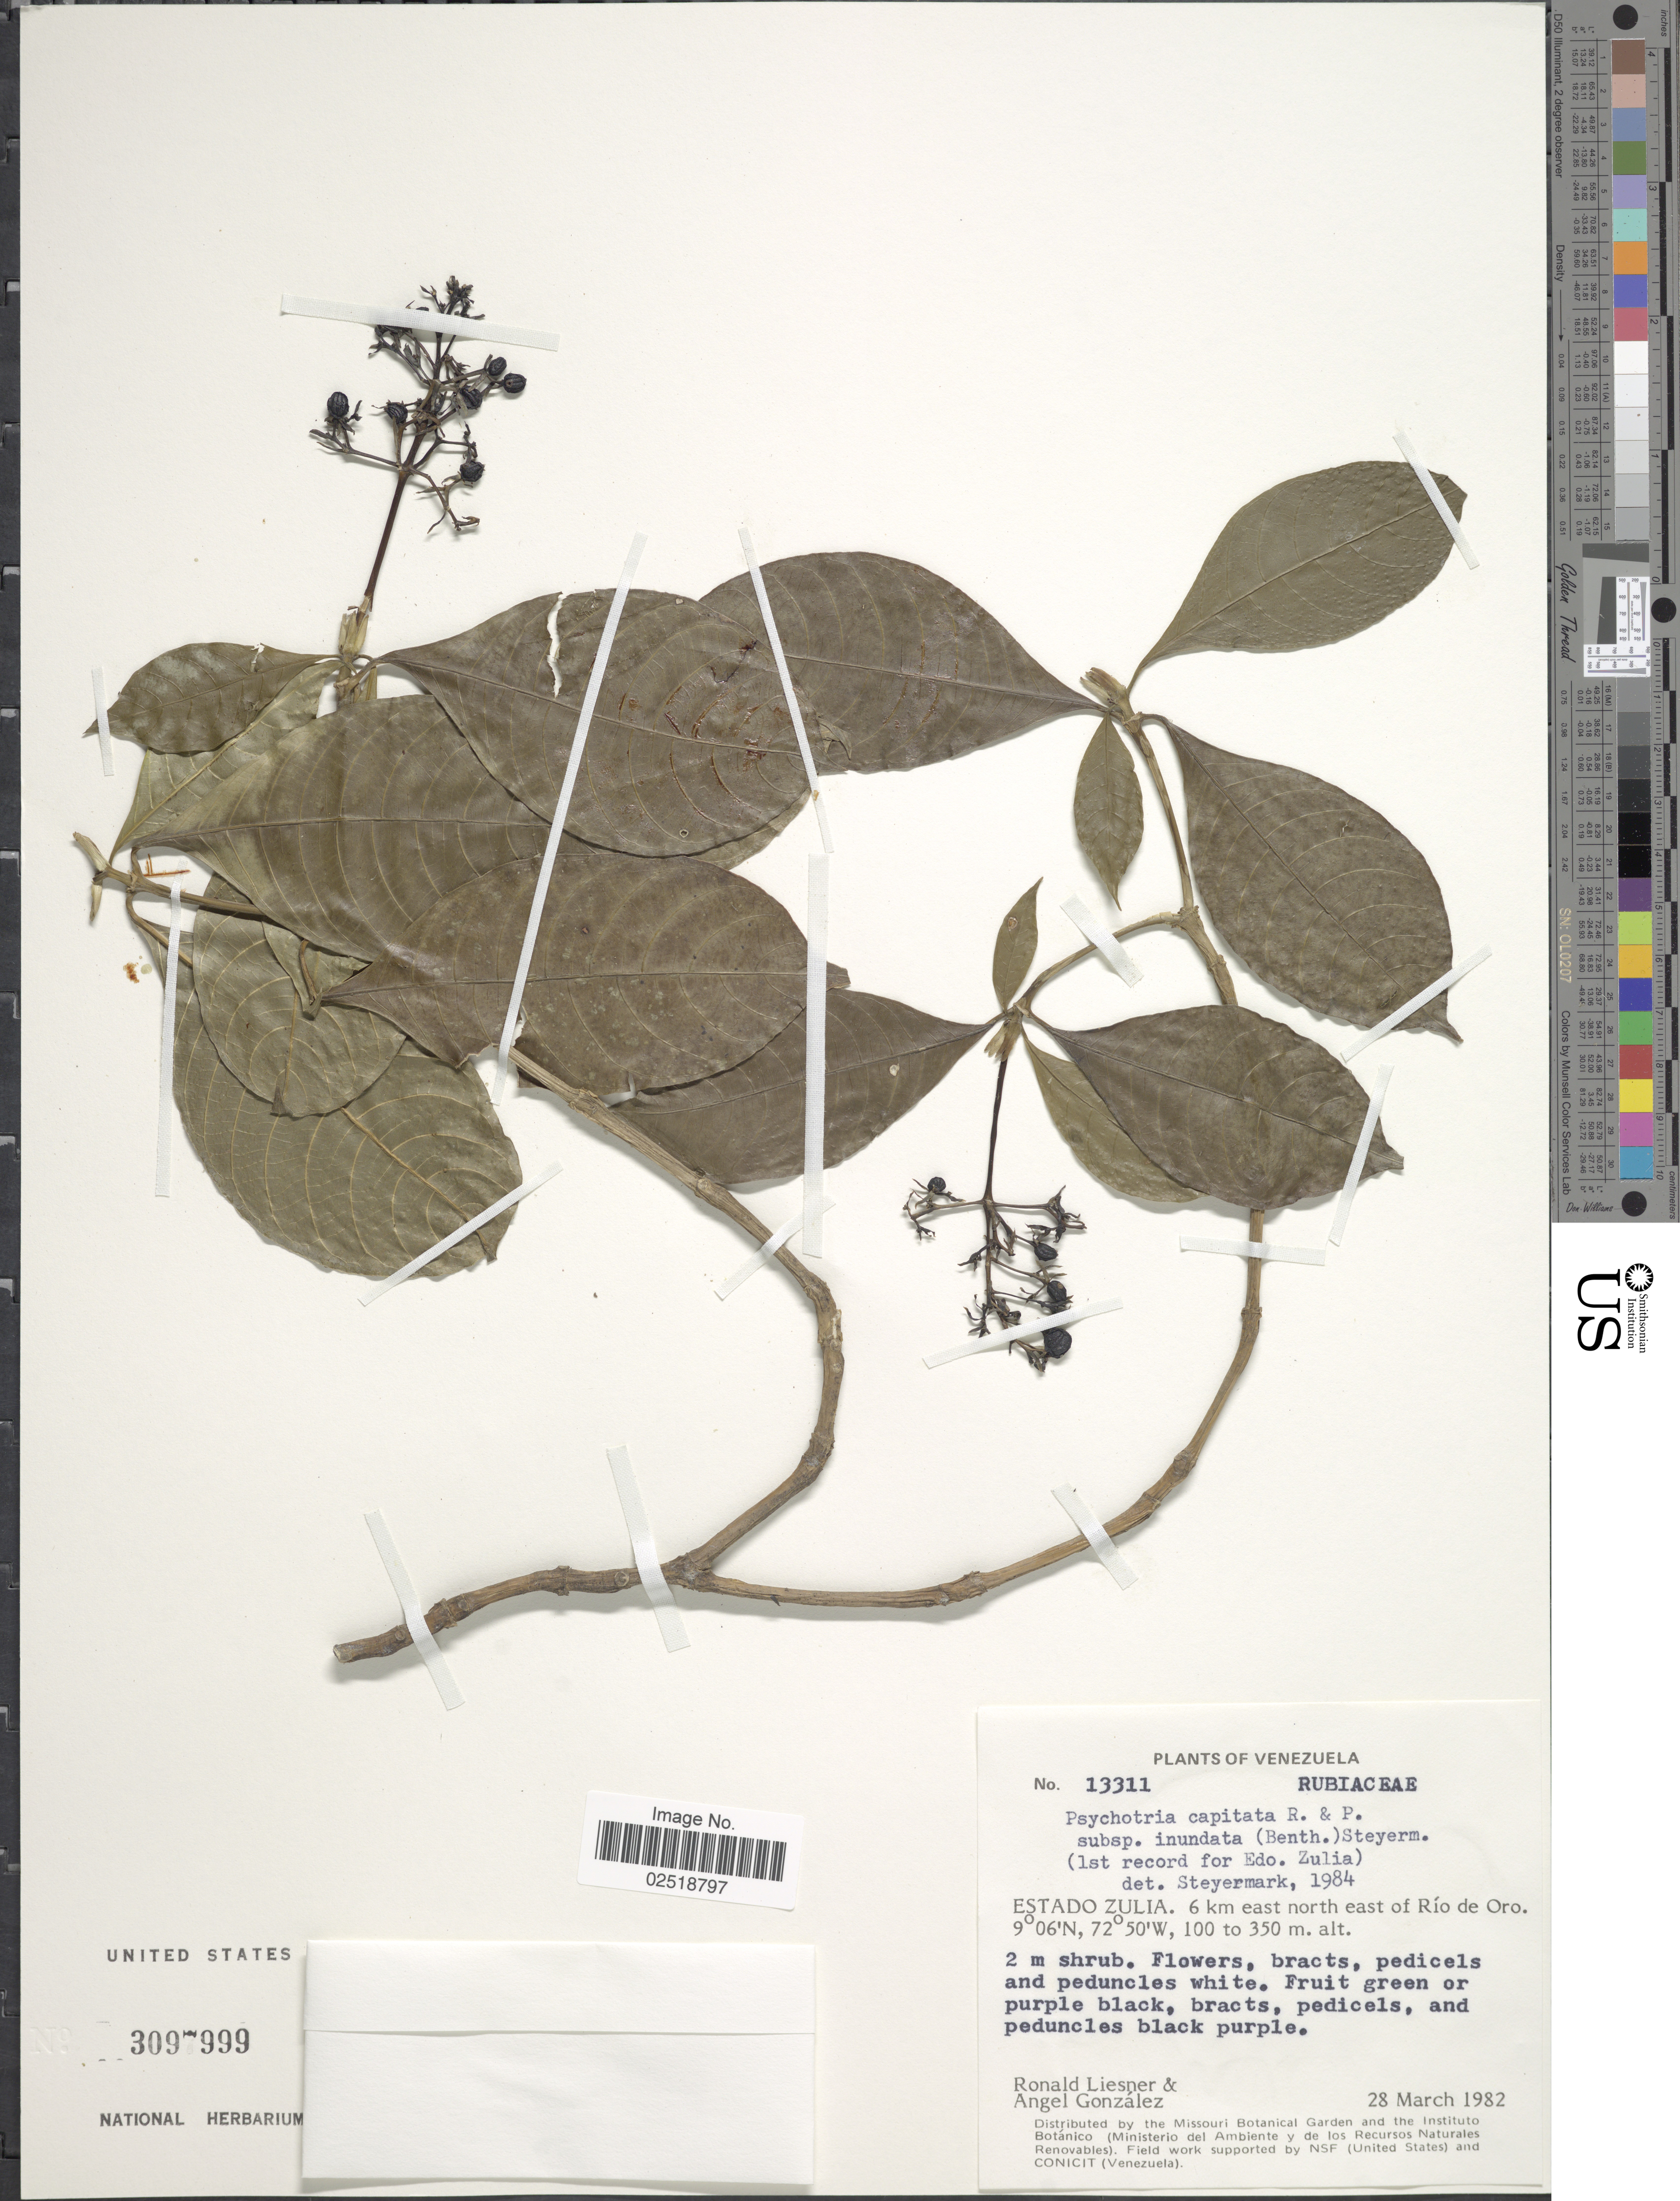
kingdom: Plantae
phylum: Tracheophyta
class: Magnoliopsida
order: Gentianales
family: Rubiaceae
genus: Psychotria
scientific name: Psychotria capitata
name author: Ruiz & Pav.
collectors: R. L. Liesner & A. C. González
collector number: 13311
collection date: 1982-03-28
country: Venezuela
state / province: Zulia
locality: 6 km east north of Río de Oro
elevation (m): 100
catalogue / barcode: US 3097999